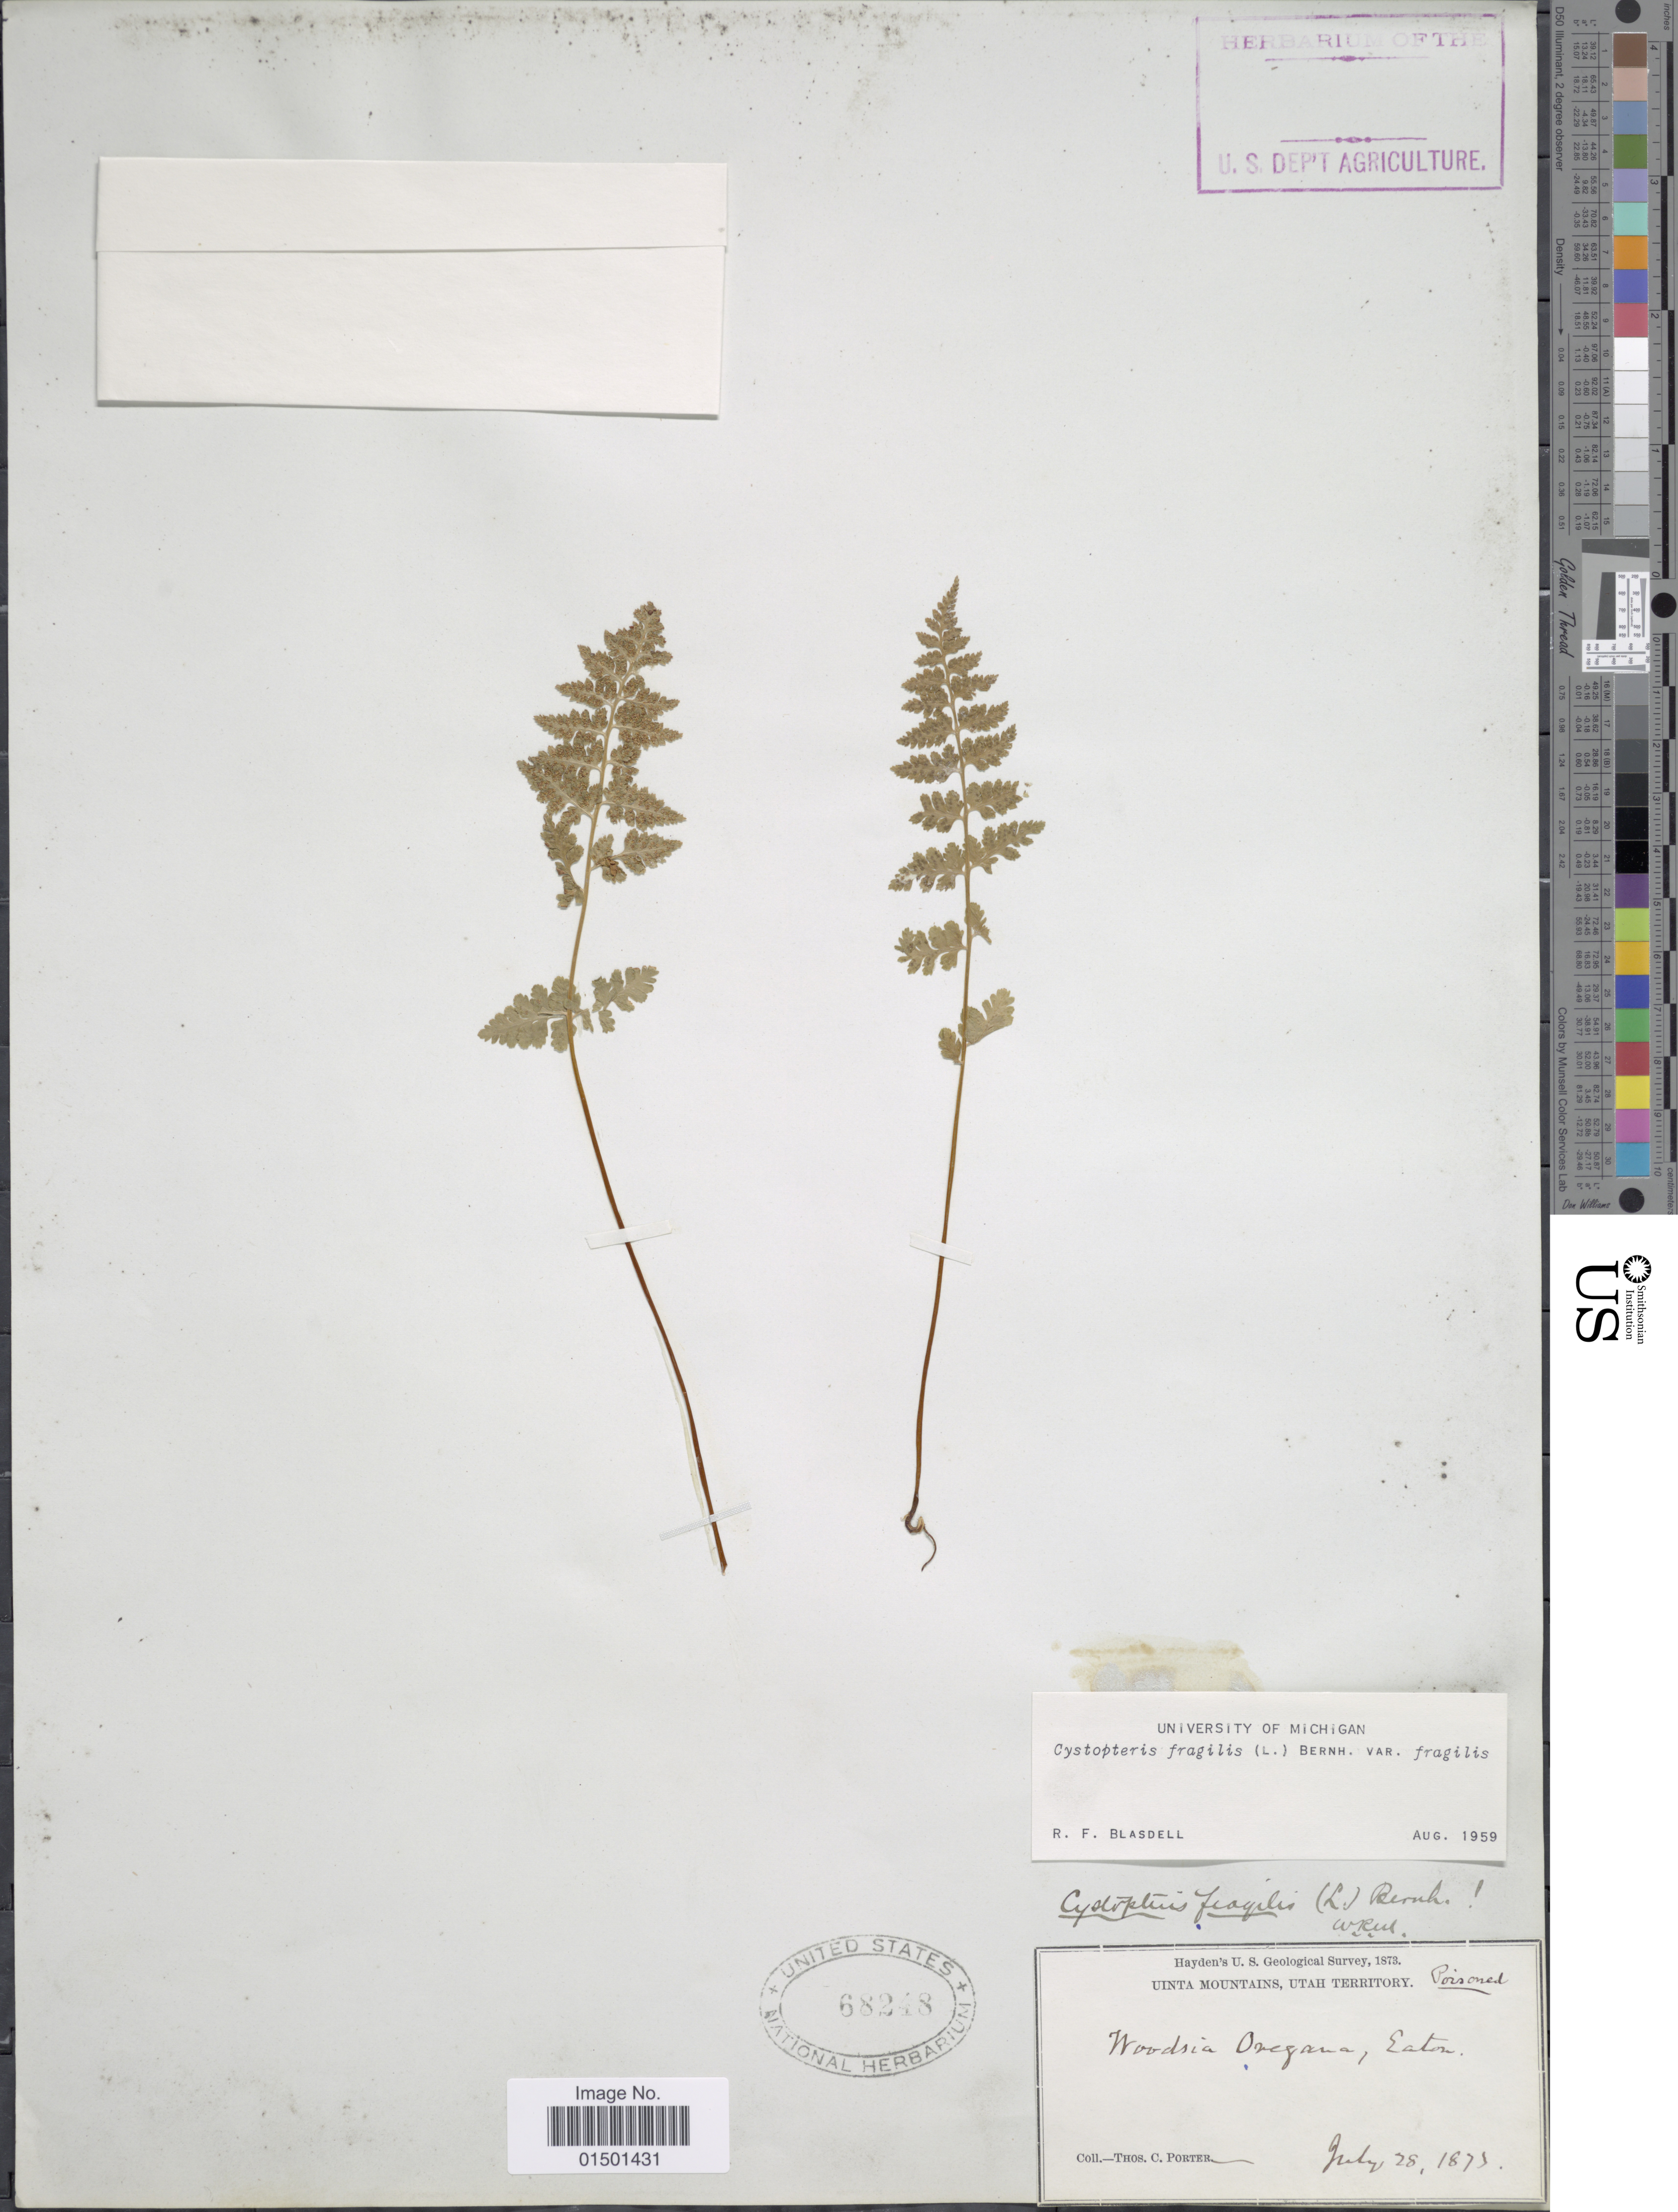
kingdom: Plantae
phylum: Tracheophyta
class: Polypodiopsida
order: Polypodiales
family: Cystopteridaceae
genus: Cystopteris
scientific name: Cystopteris fragilis var. fragilis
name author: (L.) Bernh.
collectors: T. C. Porter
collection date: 1873-07-28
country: United States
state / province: Utah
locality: Uinta Mountains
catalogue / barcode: US 68248